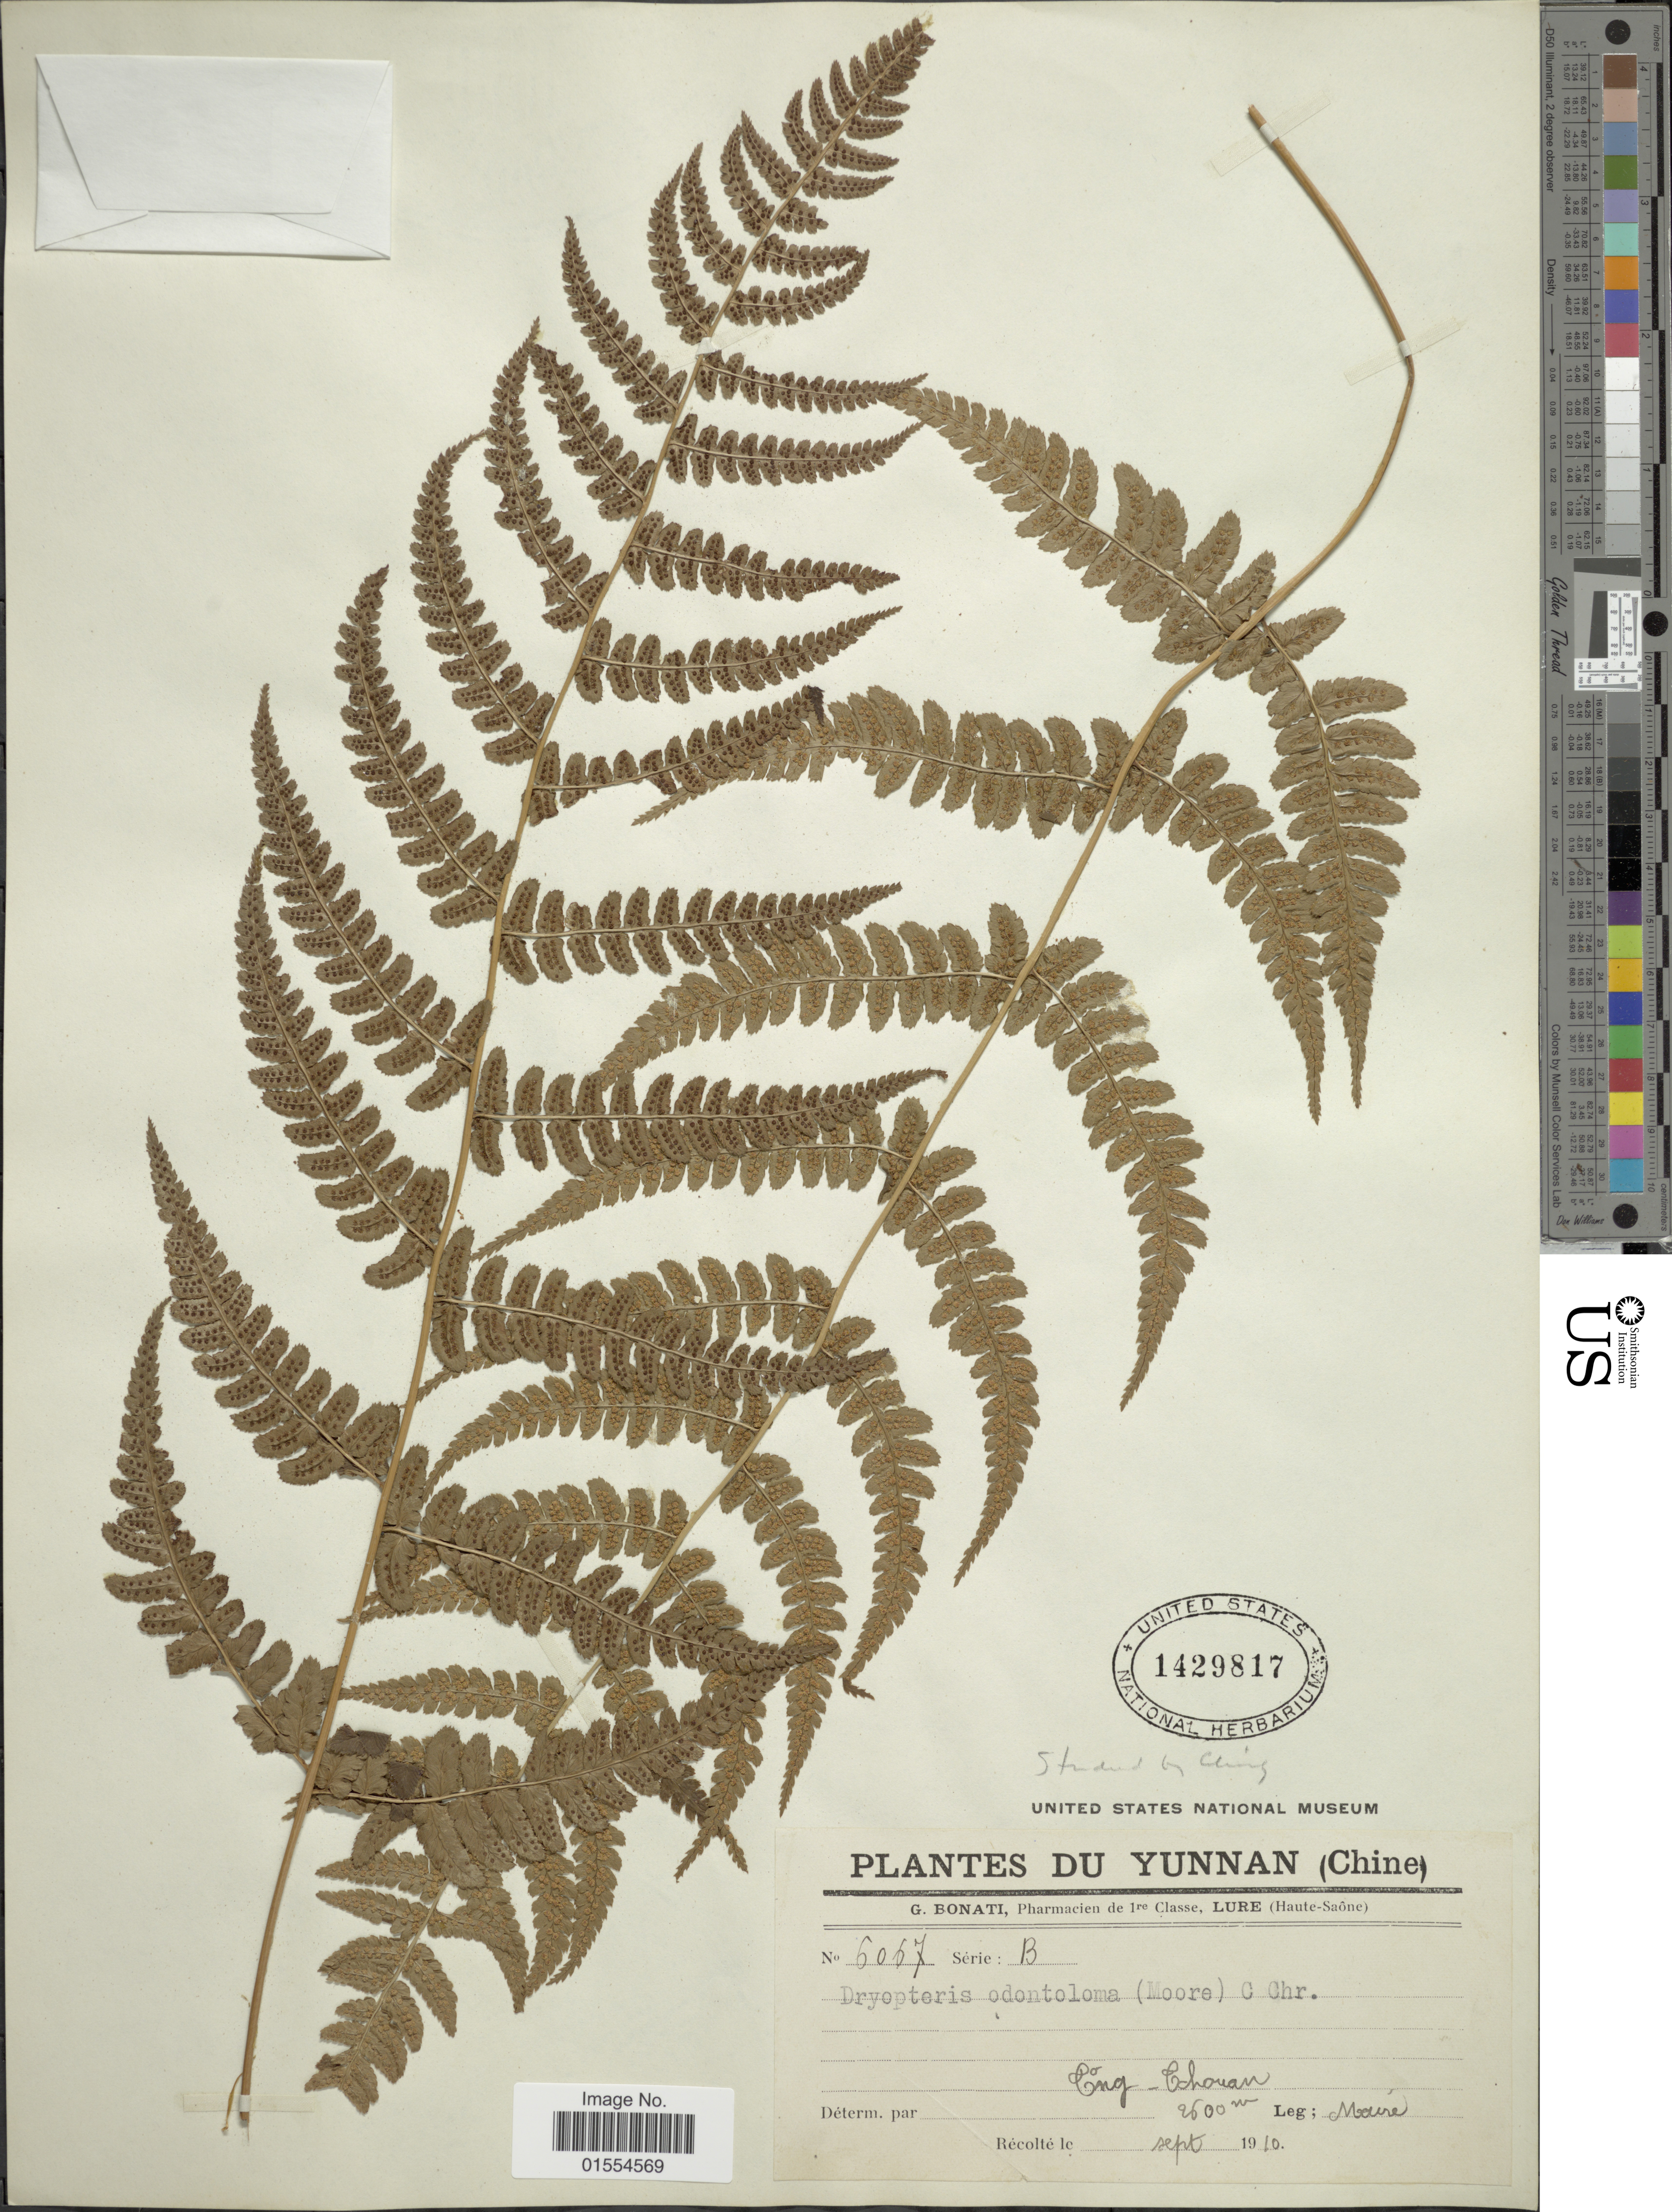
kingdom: Plantae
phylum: Tracheophyta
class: Polypodiopsida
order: Polypodiales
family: Dryopteridaceae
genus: Dryopteris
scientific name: Dryopteris odontoloma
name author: (Bedd.) C. Chr.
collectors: Maire, --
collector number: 6067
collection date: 1910-09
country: China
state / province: Yunnan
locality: Yunnan (Chine), Tong-Tchouan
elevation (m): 2600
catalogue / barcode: US 1429817